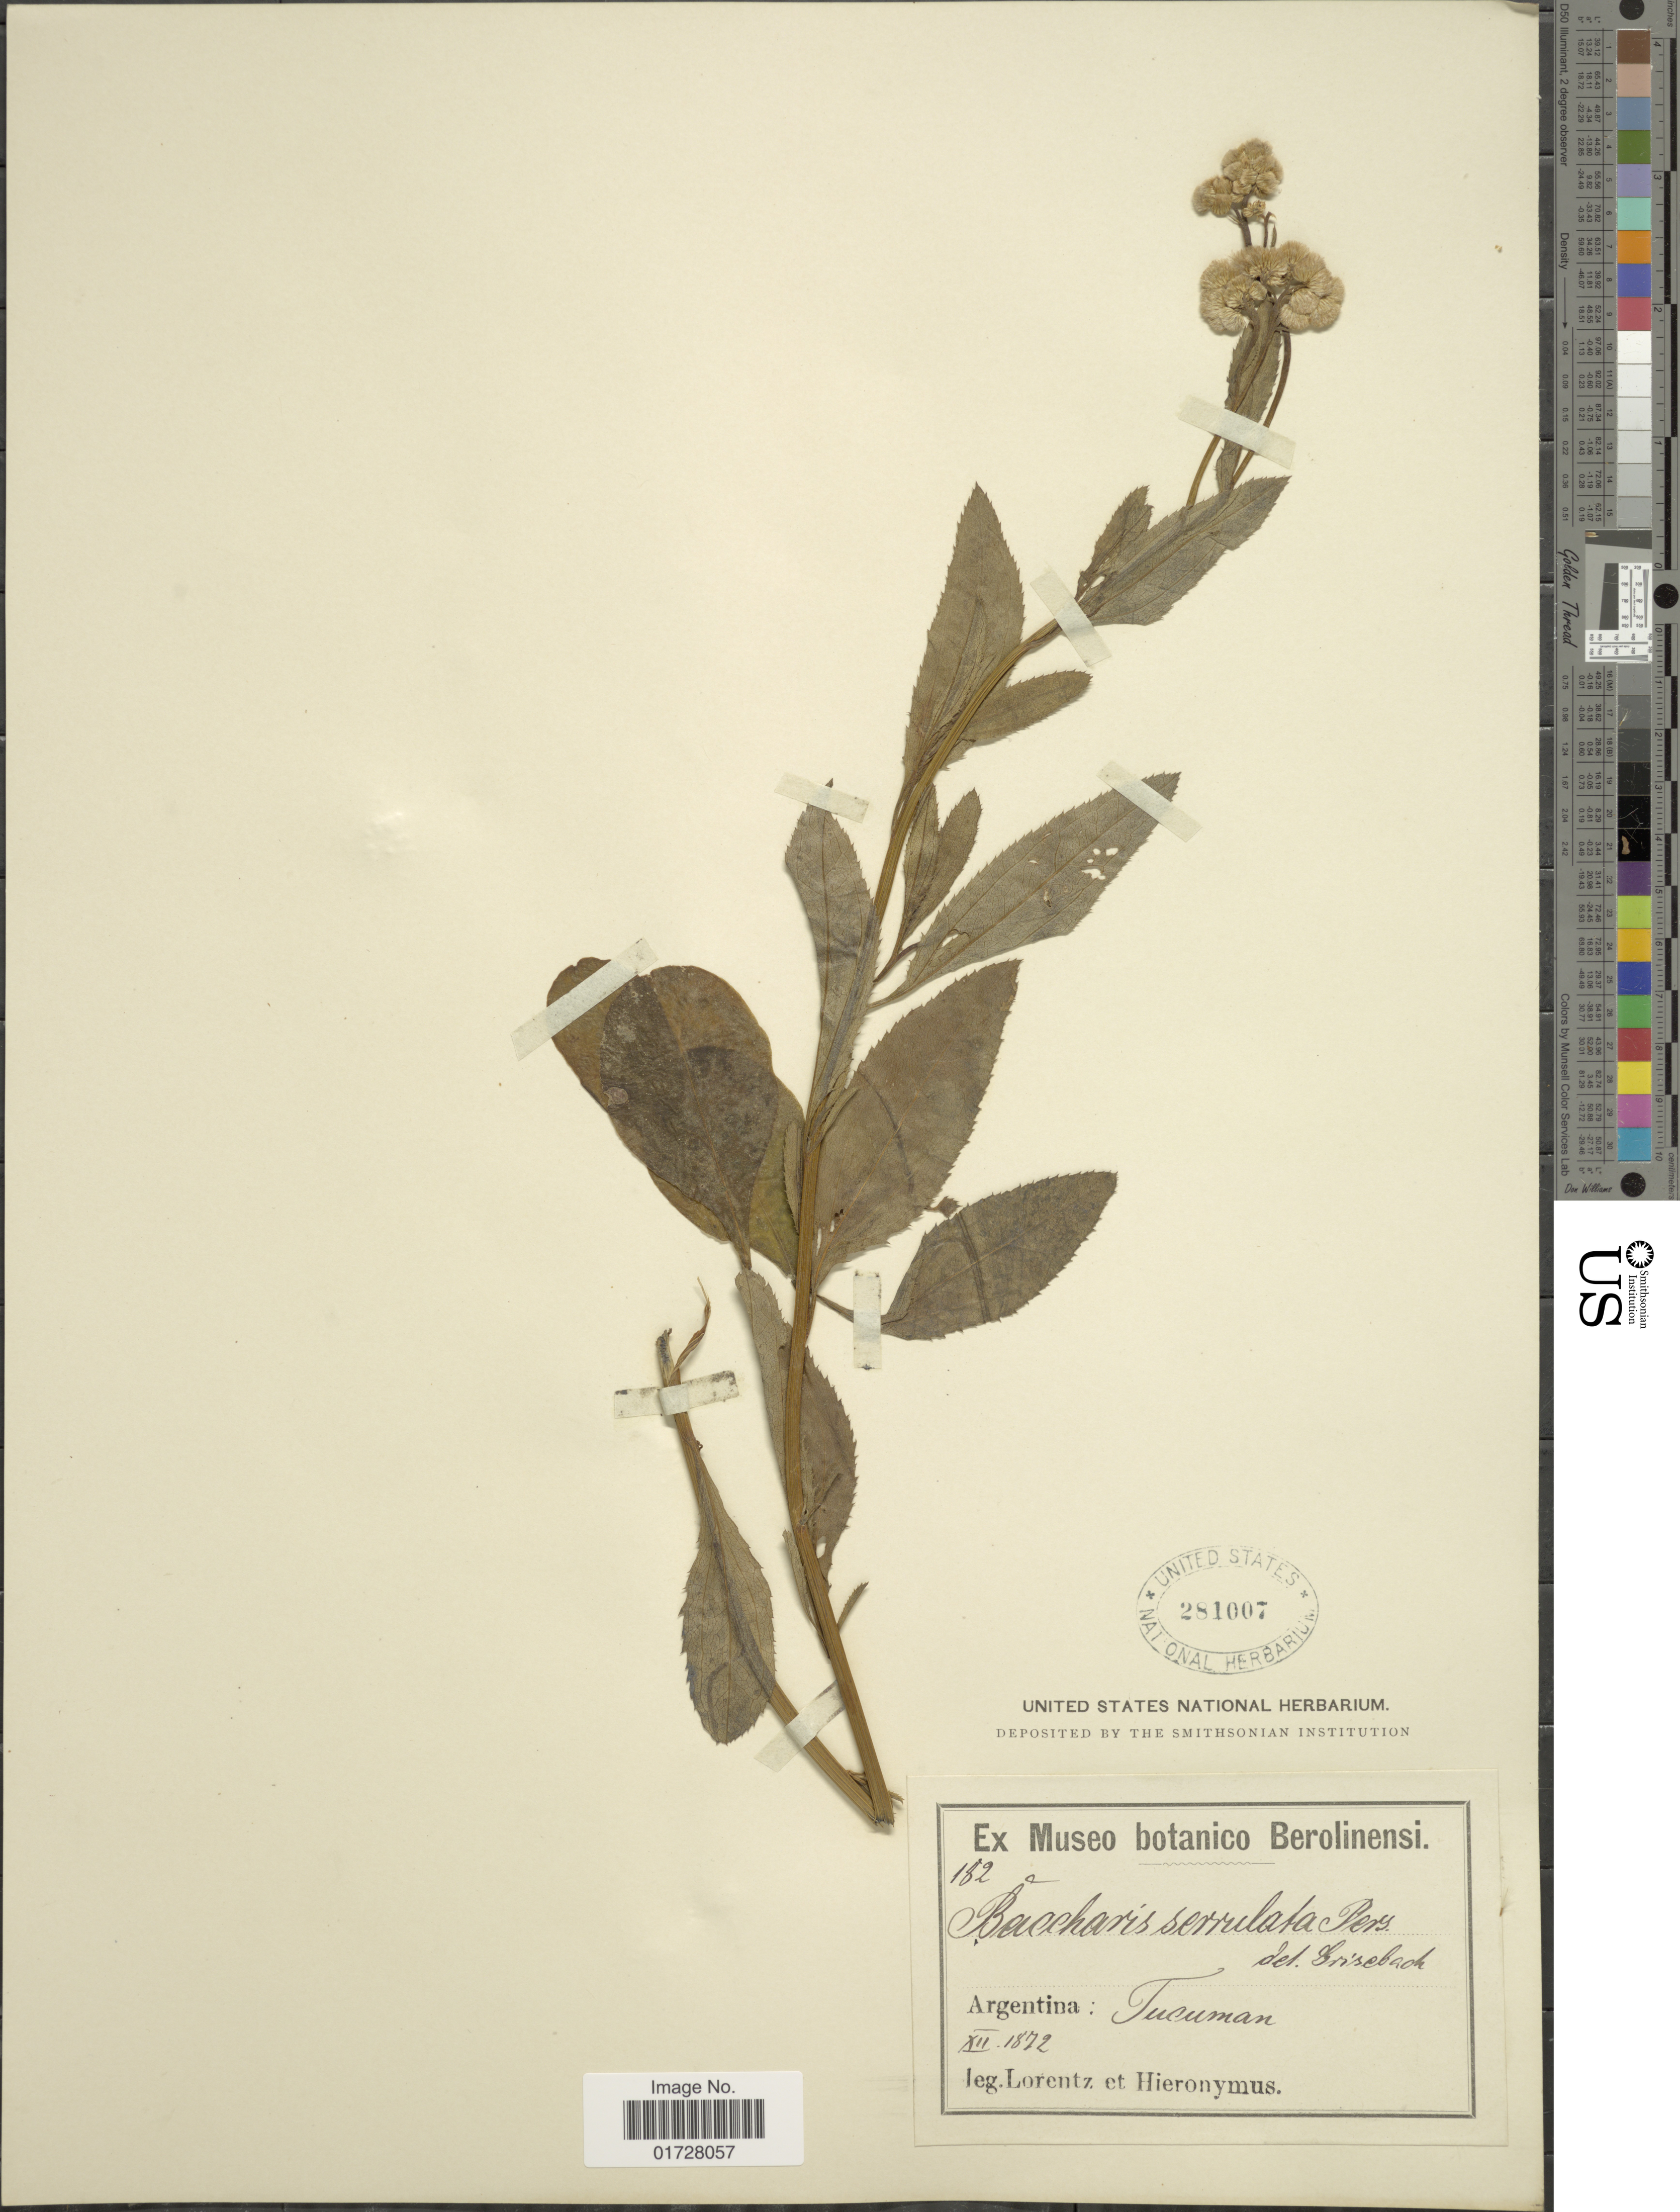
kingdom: Plantae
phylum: Tracheophyta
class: Magnoliopsida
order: Asterales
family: Asteraceae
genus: Baccharis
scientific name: Baccharis sp.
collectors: -. Lorentz & -. Hieronymus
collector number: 182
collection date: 1872-12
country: Argentina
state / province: Tucuman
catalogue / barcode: US 281007